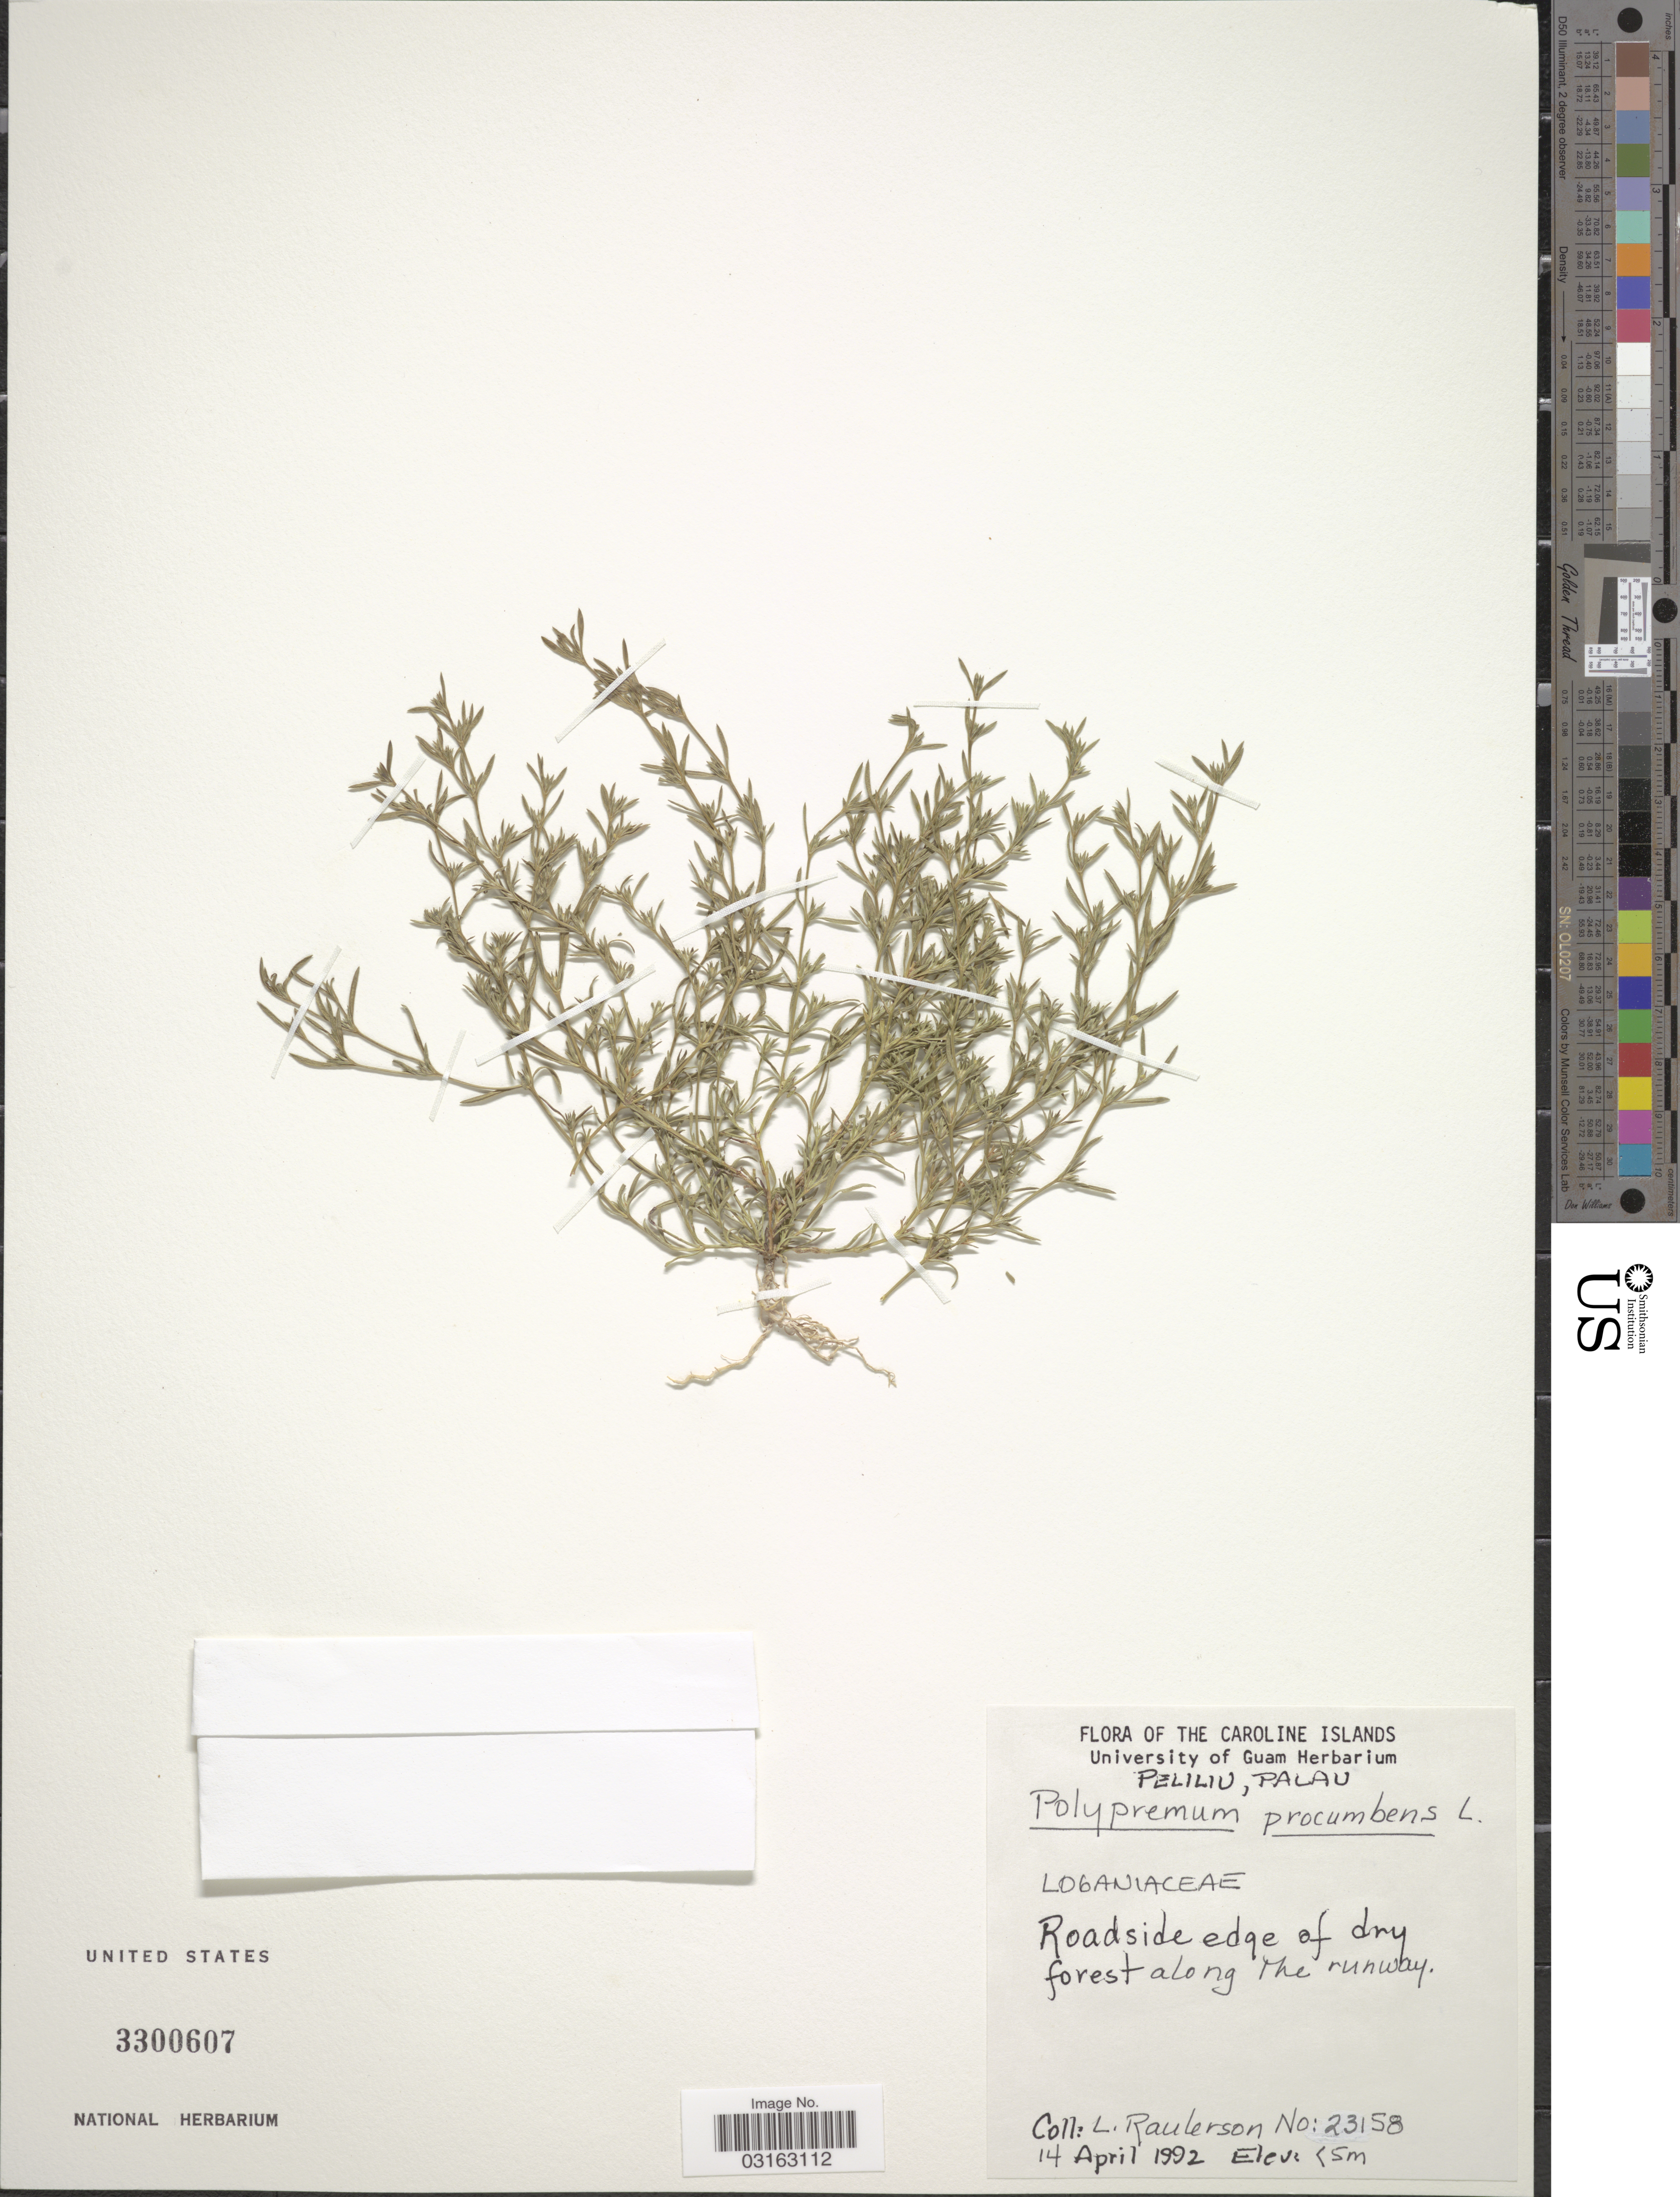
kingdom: Plantae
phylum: Tracheophyta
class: Magnoliopsida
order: Lamiales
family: Tetrachondraceae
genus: Polypremum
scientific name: Polypremum procumbens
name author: L.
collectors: L. Raulerson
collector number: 23158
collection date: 1992-04-14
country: Palau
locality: The Caroline Islands. Peliliu, Palau. Roadside edge of dry forest along the runway.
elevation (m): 5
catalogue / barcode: US 3300607